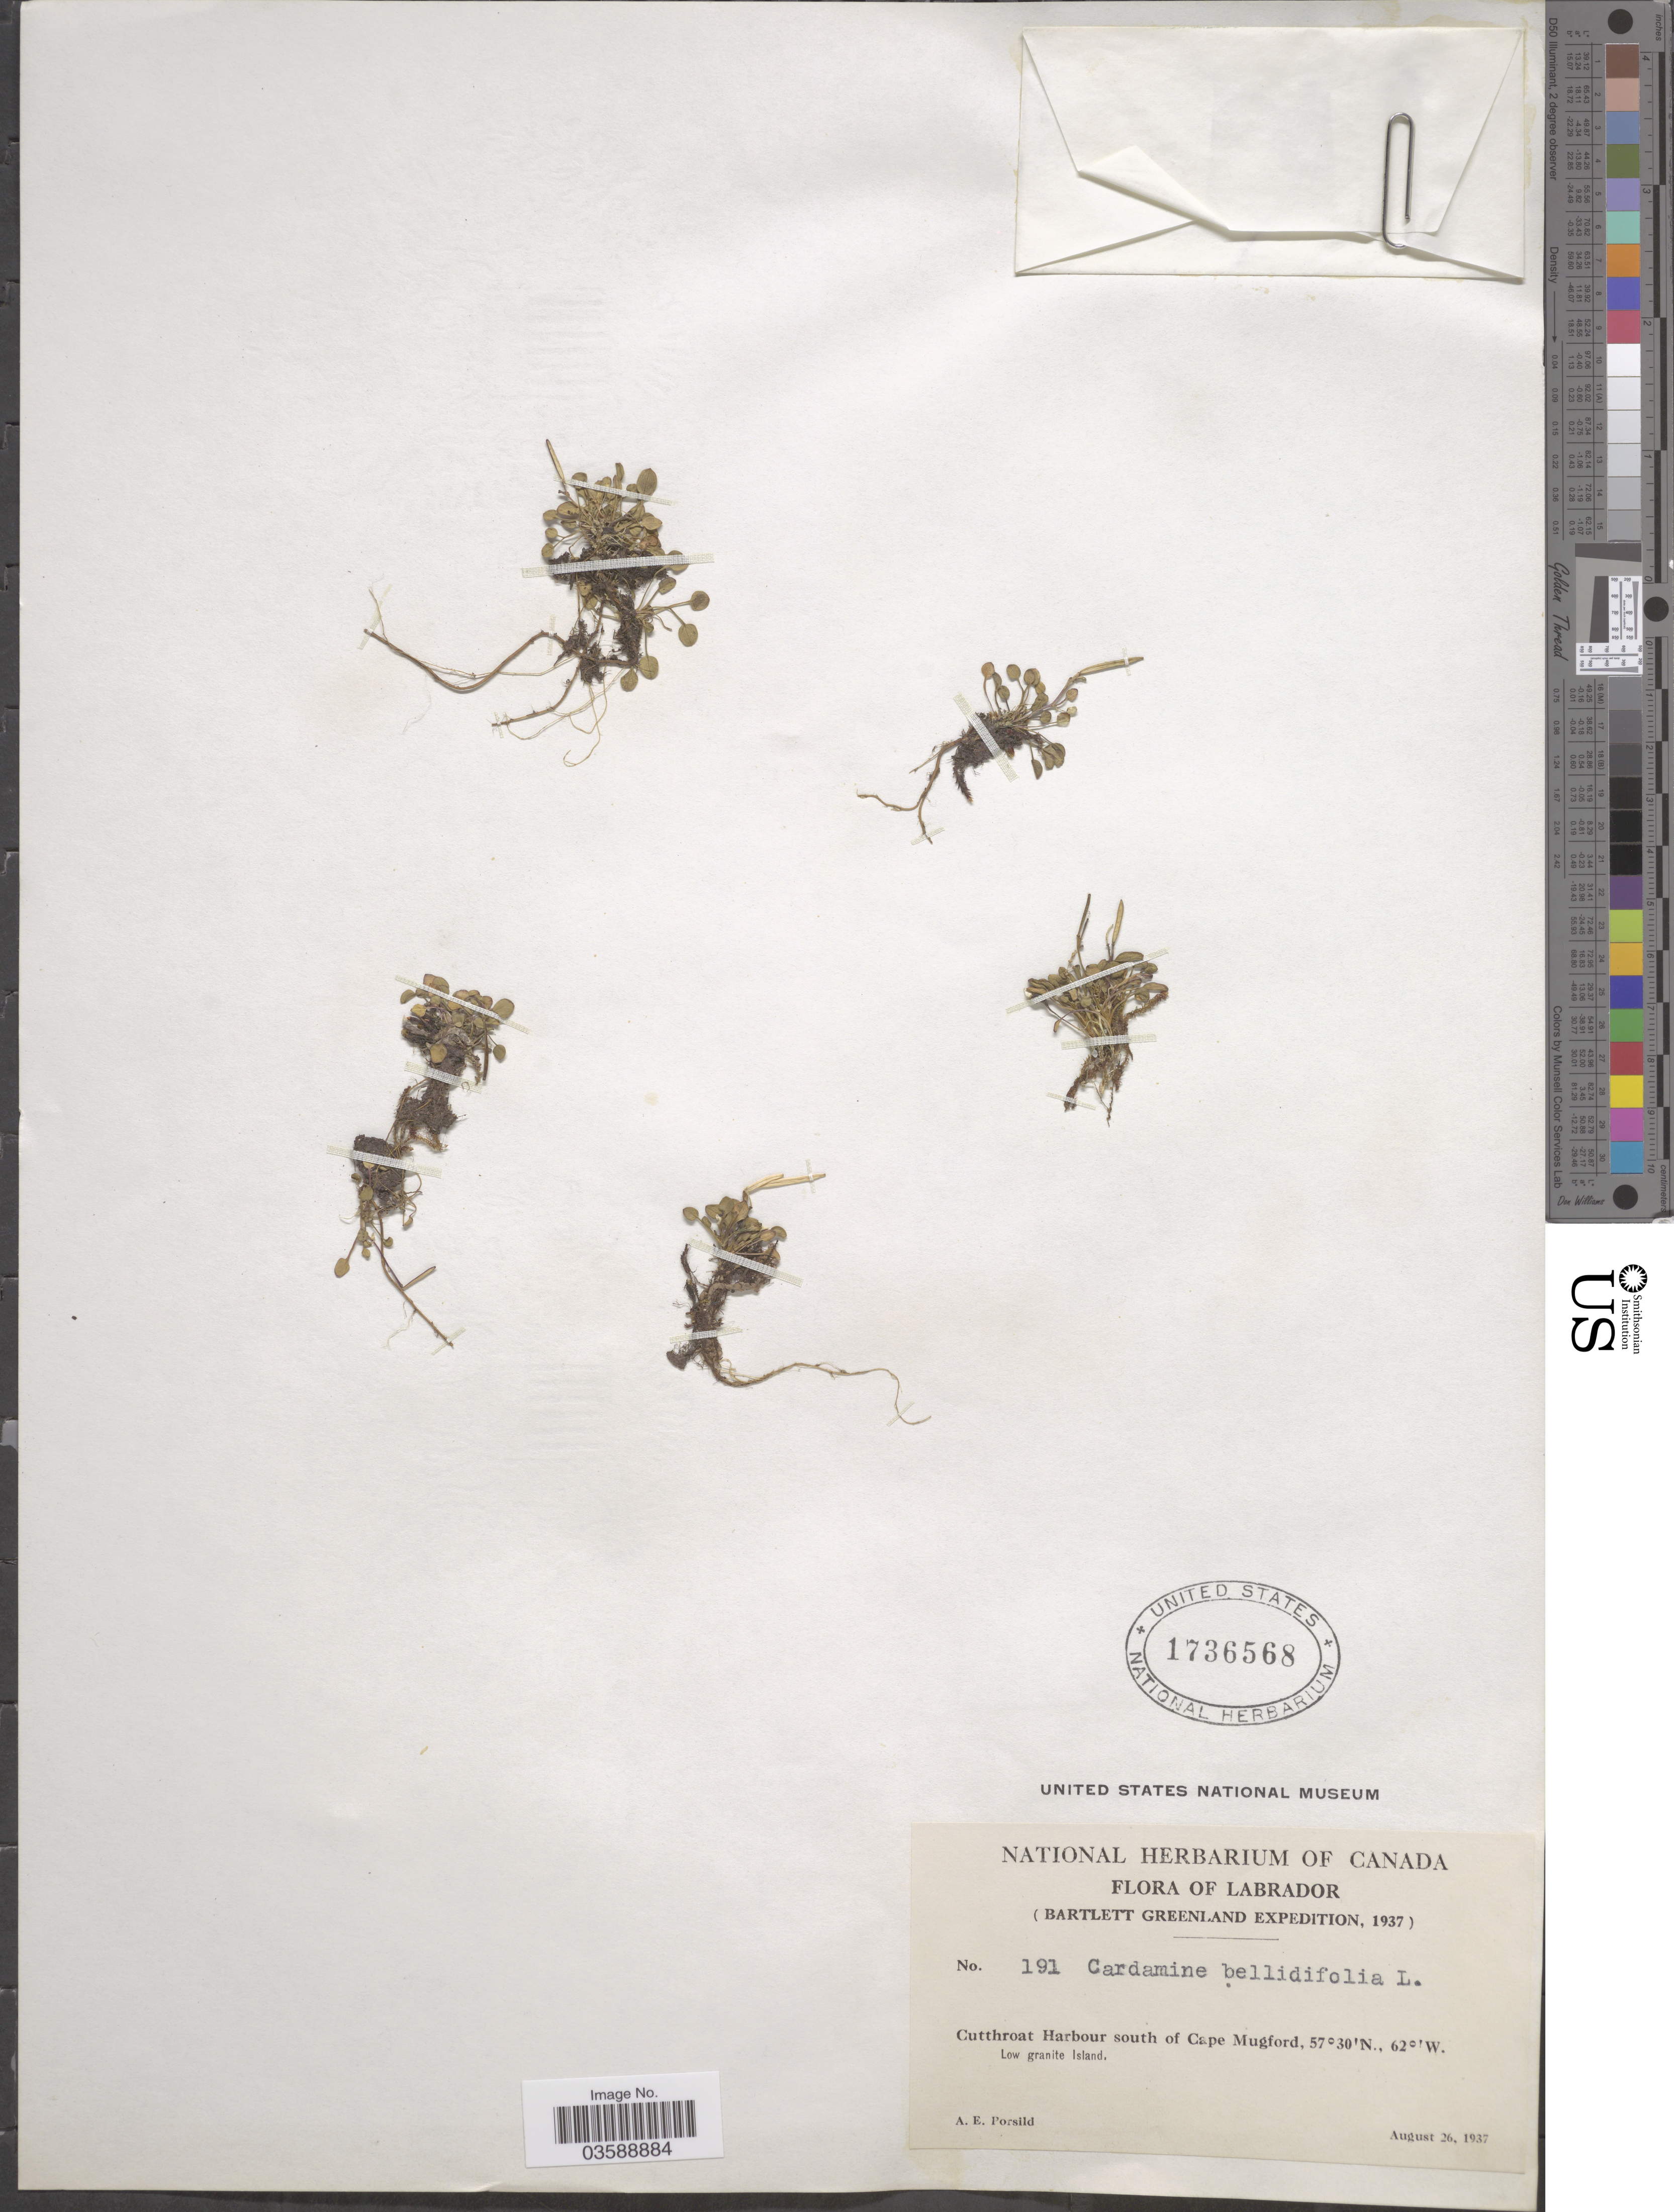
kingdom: Plantae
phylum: Tracheophyta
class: Magnoliopsida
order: Brassicales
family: Brassicaceae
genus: Cardamine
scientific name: Cardamine bellidifolia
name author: L.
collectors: A. E. Porsild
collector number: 191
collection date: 1937-08-26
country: Canada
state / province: Newfoundland and Labrador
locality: Labrador. Cutthroat Harbour south of Cape Mugford.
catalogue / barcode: US 1736568